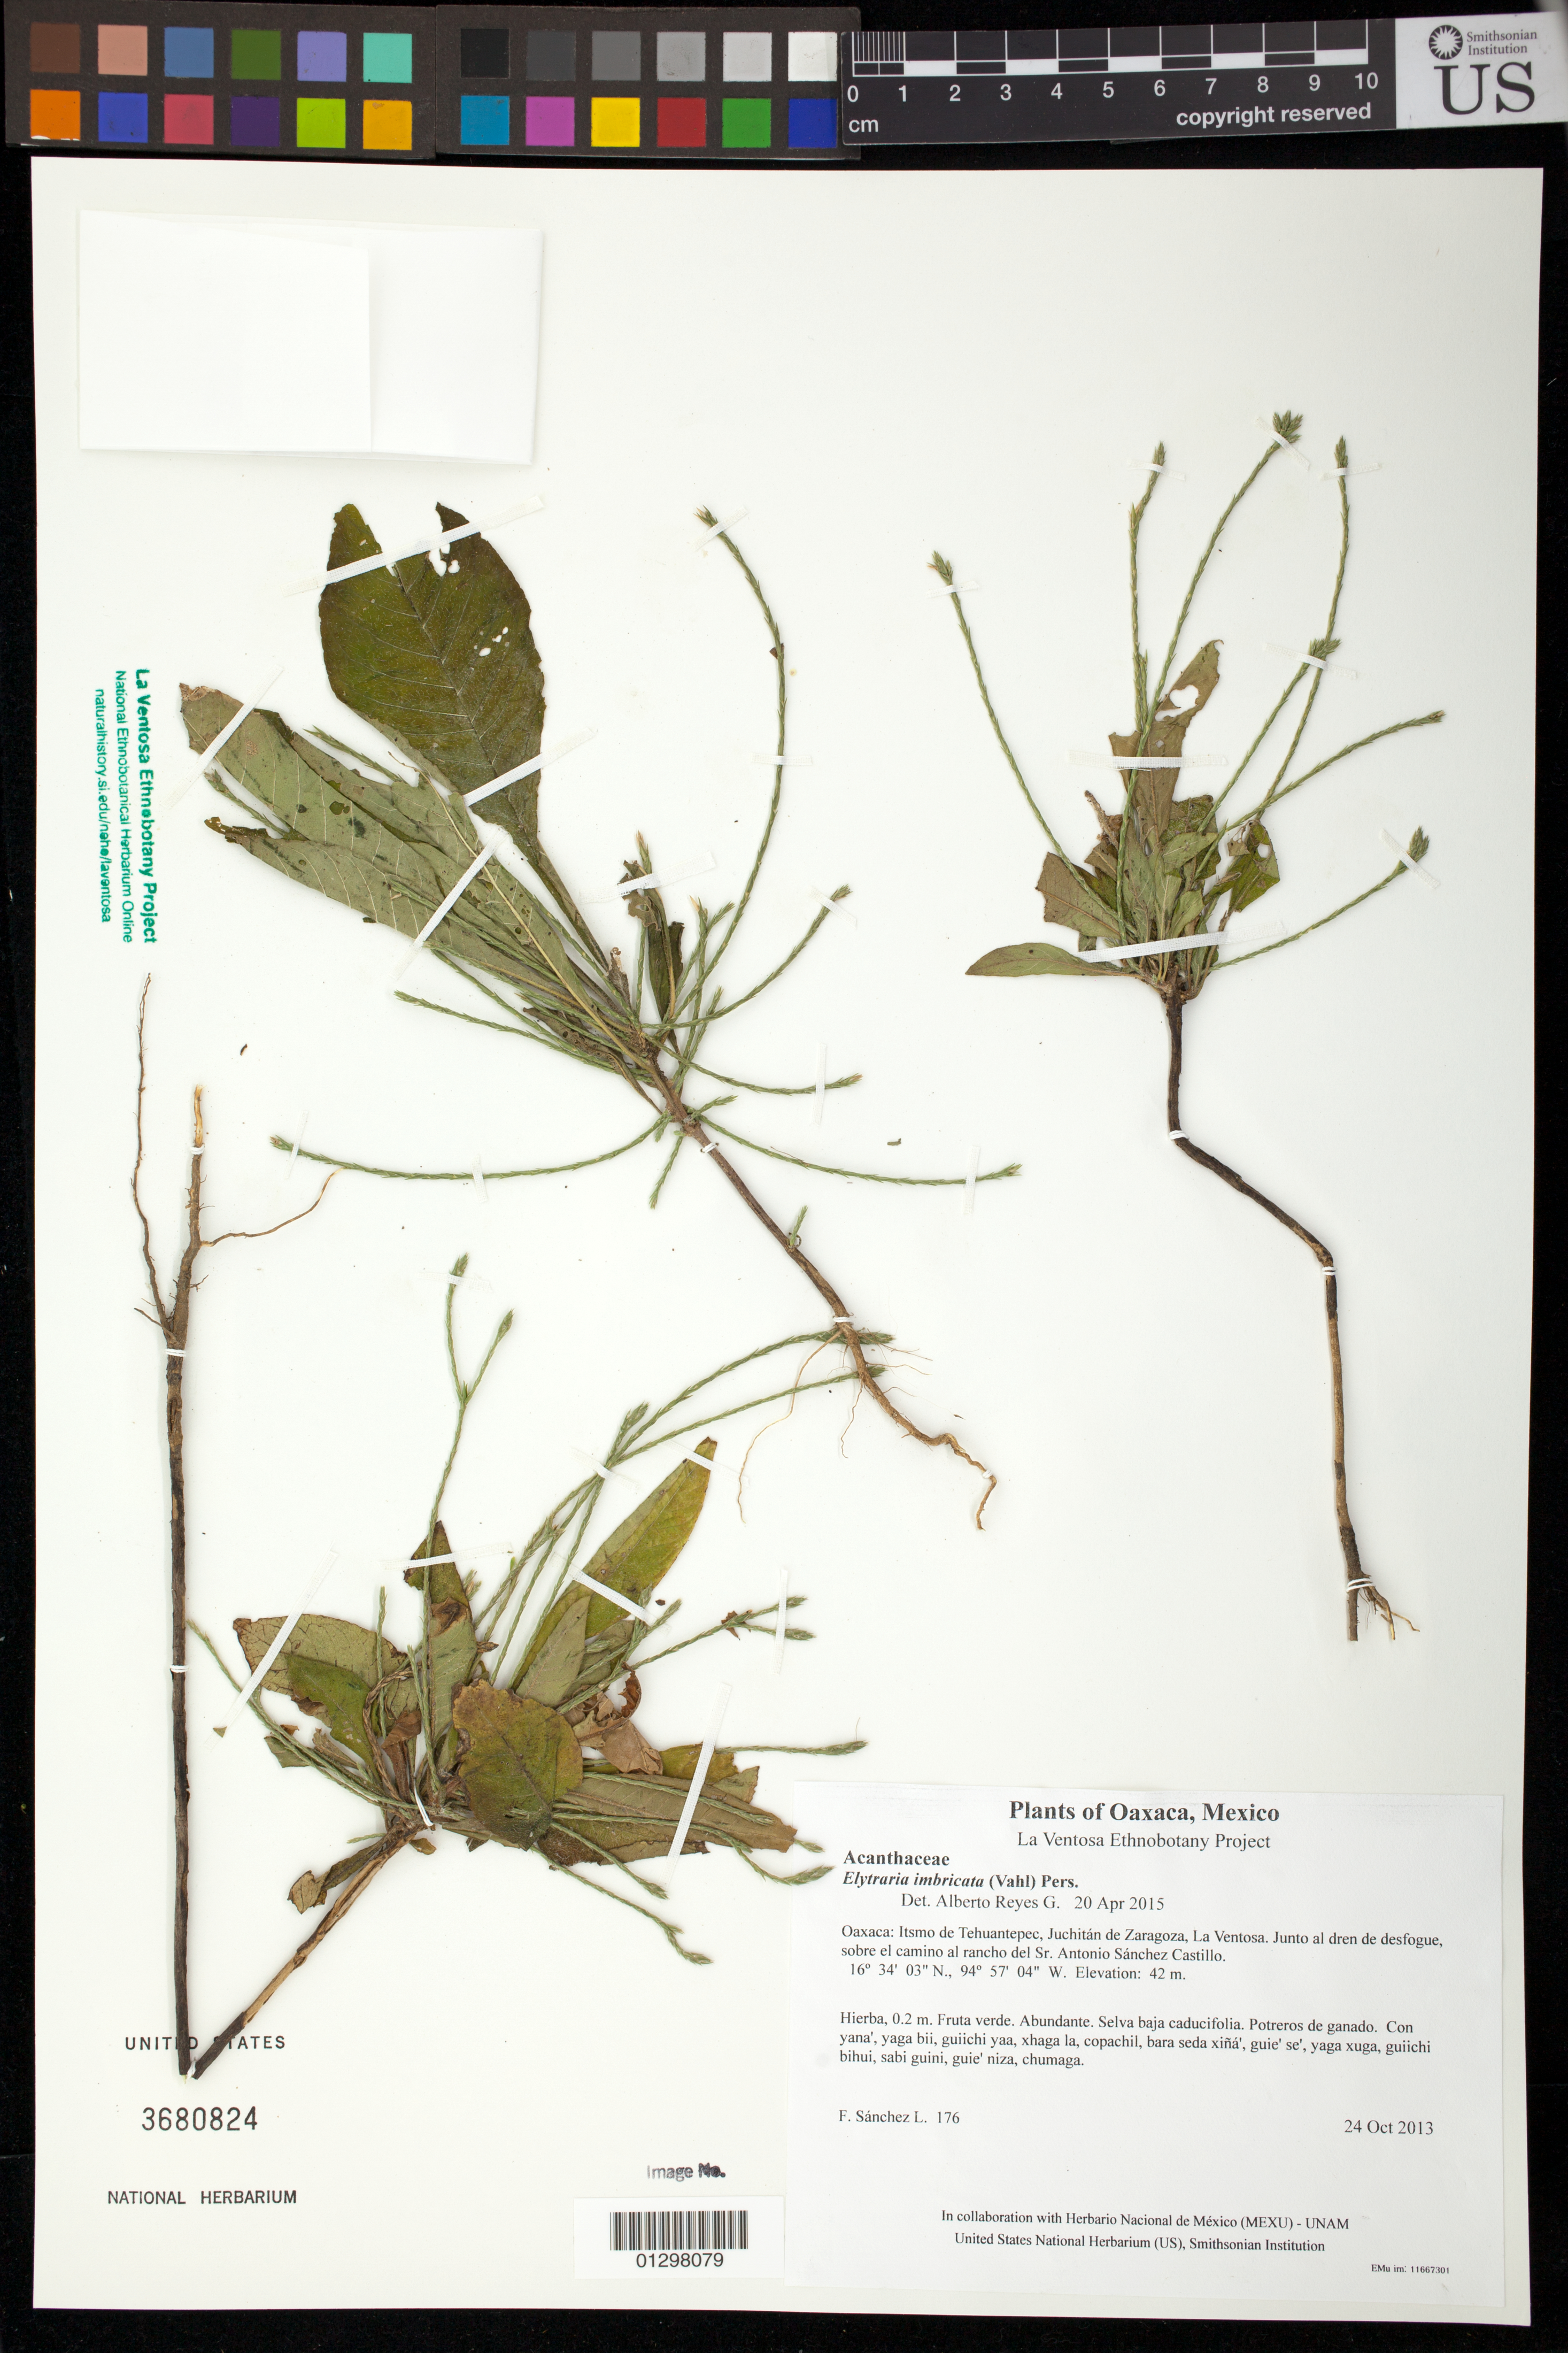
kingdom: Plantae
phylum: Tracheophyta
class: Magnoliopsida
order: Lamiales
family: Acanthaceae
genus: Elytraria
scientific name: Elytraria imbricata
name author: (Vahl) Pers.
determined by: Reyes García, A.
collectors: F. Sánchez L.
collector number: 176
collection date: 2013-10-24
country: Mexico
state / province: Oaxaca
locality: Itsmo de Tehuantepec, Juchitán de Zaragoza, La Ventosa. Junto al dren de desfogue, sobre el camino al rancho del Sr. Antonio Sánchez Castillo.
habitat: Selva baja caducifolia. Potreros de ganado.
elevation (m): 42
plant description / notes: MEXU, US; Guixi bandaga. 0.2 m. Cuaananaxhi naga'. Stale.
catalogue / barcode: US 3680824